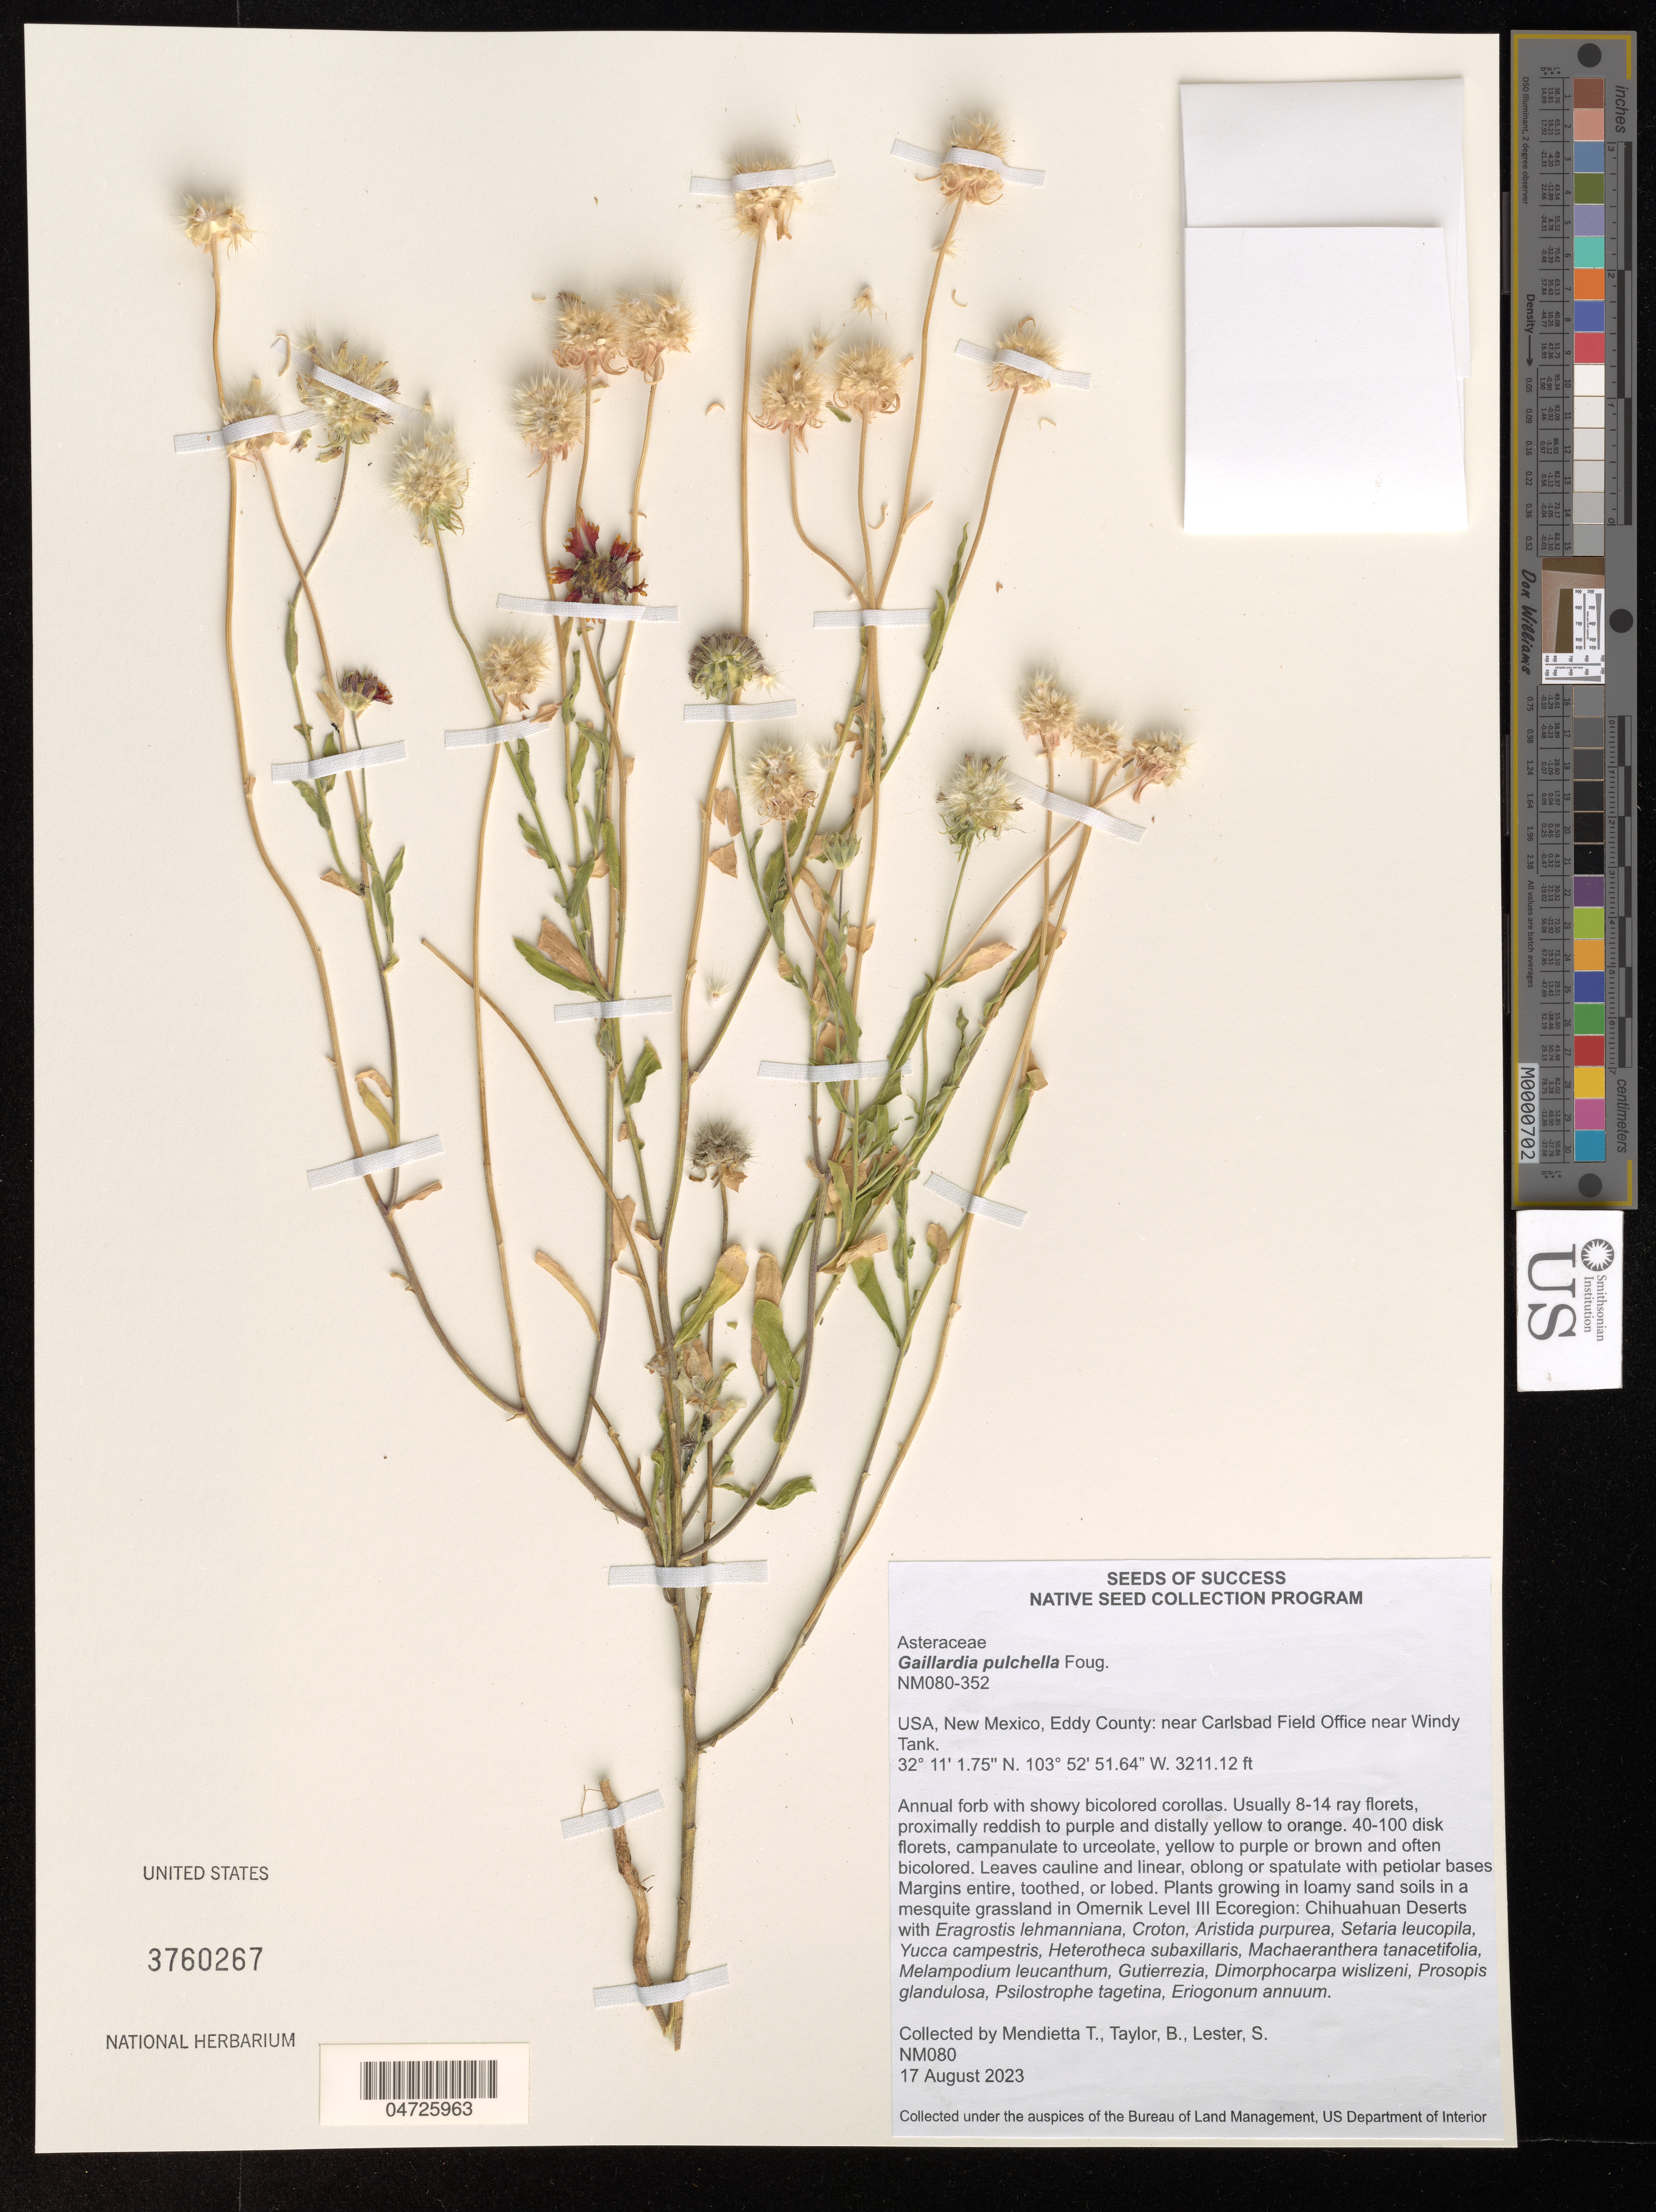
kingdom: Plantae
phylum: Tracheophyta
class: Magnoliopsida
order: Asterales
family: Asteraceae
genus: Gaillardia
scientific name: Gaillardia pulchella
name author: Foug.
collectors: T. Mendietta & B. Taylor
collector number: NM080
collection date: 2023-08-17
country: United States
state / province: New Mexico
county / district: Eddy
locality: Eddy County: near Carlsbad Field Office near Windy Tank.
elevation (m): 978.75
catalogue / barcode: US 3760267